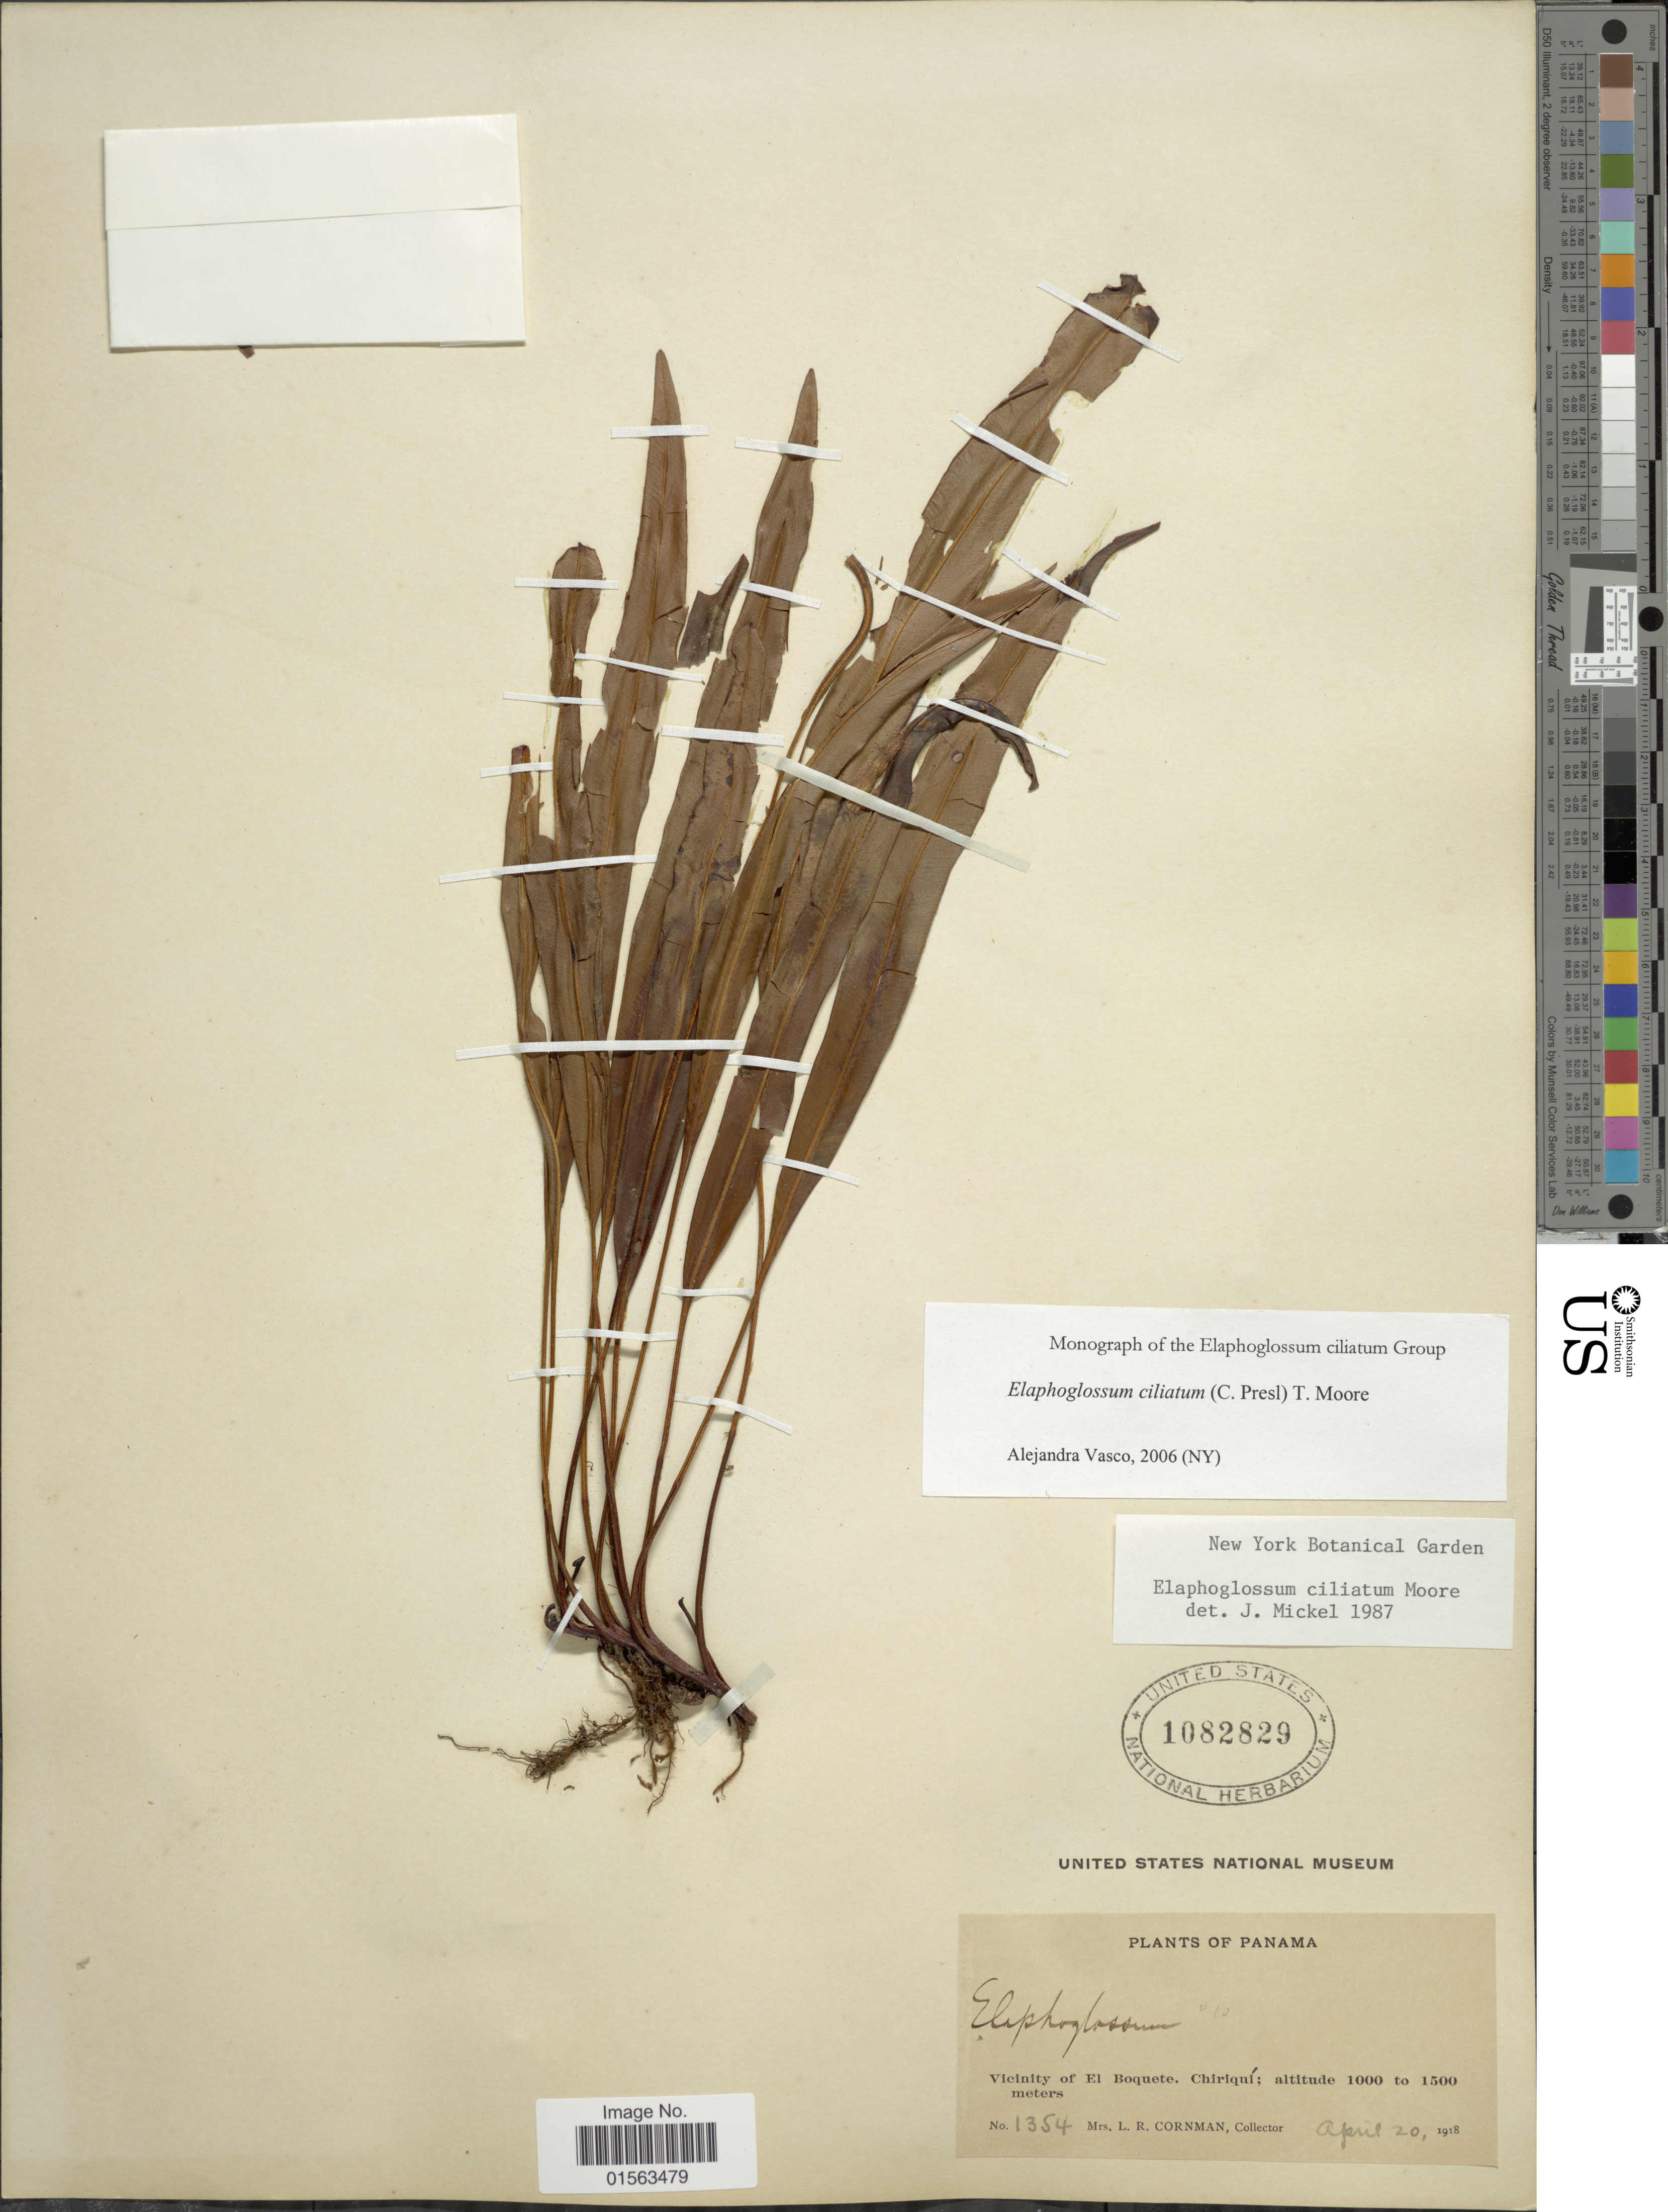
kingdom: Plantae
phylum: Tracheophyta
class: Polypodiopsida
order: Polypodiales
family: Dryopteridaceae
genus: Elaphoglossum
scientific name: Elaphoglossum ciliatum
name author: (C. Presl) T. Moore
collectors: L. Cornman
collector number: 1354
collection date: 1918-04-20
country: Panama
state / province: Chiriqui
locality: Vicinity of El Boquete, Chiriqui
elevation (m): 1000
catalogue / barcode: US 1082829